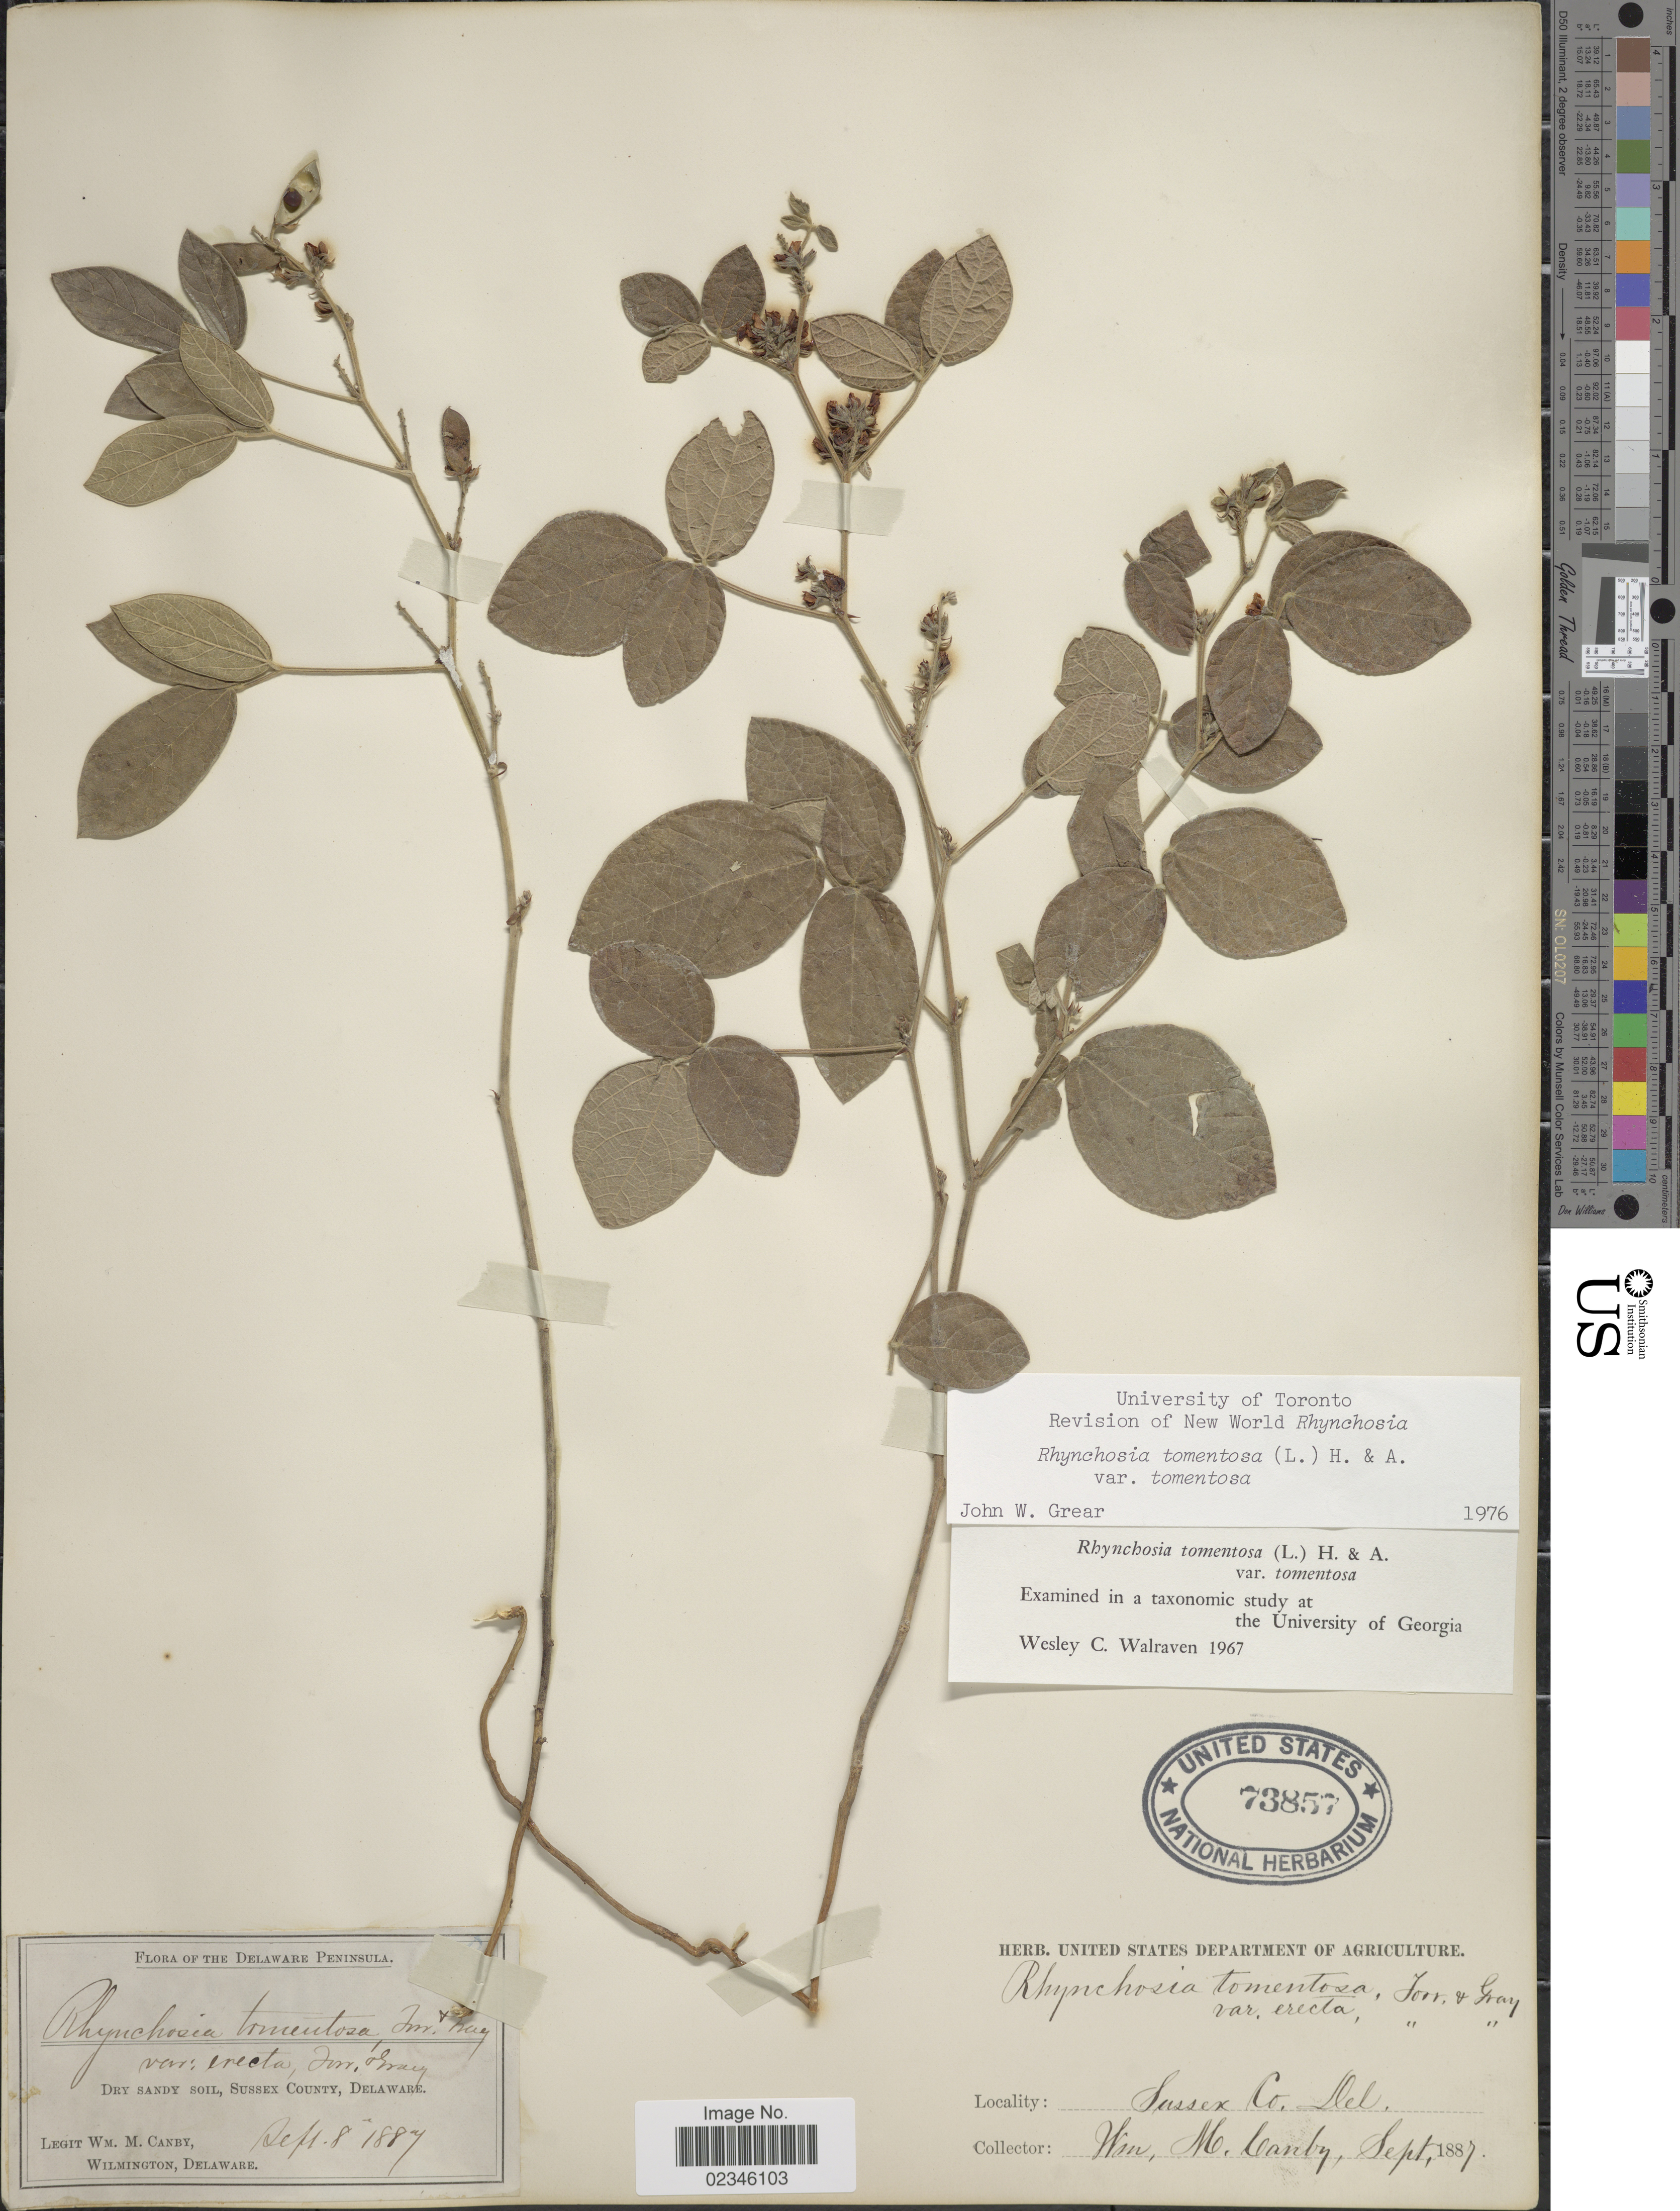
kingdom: Plantae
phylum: Tracheophyta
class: Magnoliopsida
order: Fabales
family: Fabaceae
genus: Rhynchosia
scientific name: Rhynchosia tomentosa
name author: (L.) Hook. & Arn.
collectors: W. M. Canby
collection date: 1887-09-08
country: United States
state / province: Delaware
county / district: Sussex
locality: Delaware Peninsula. Dry sandy soil, Sussex County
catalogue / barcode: US 73857